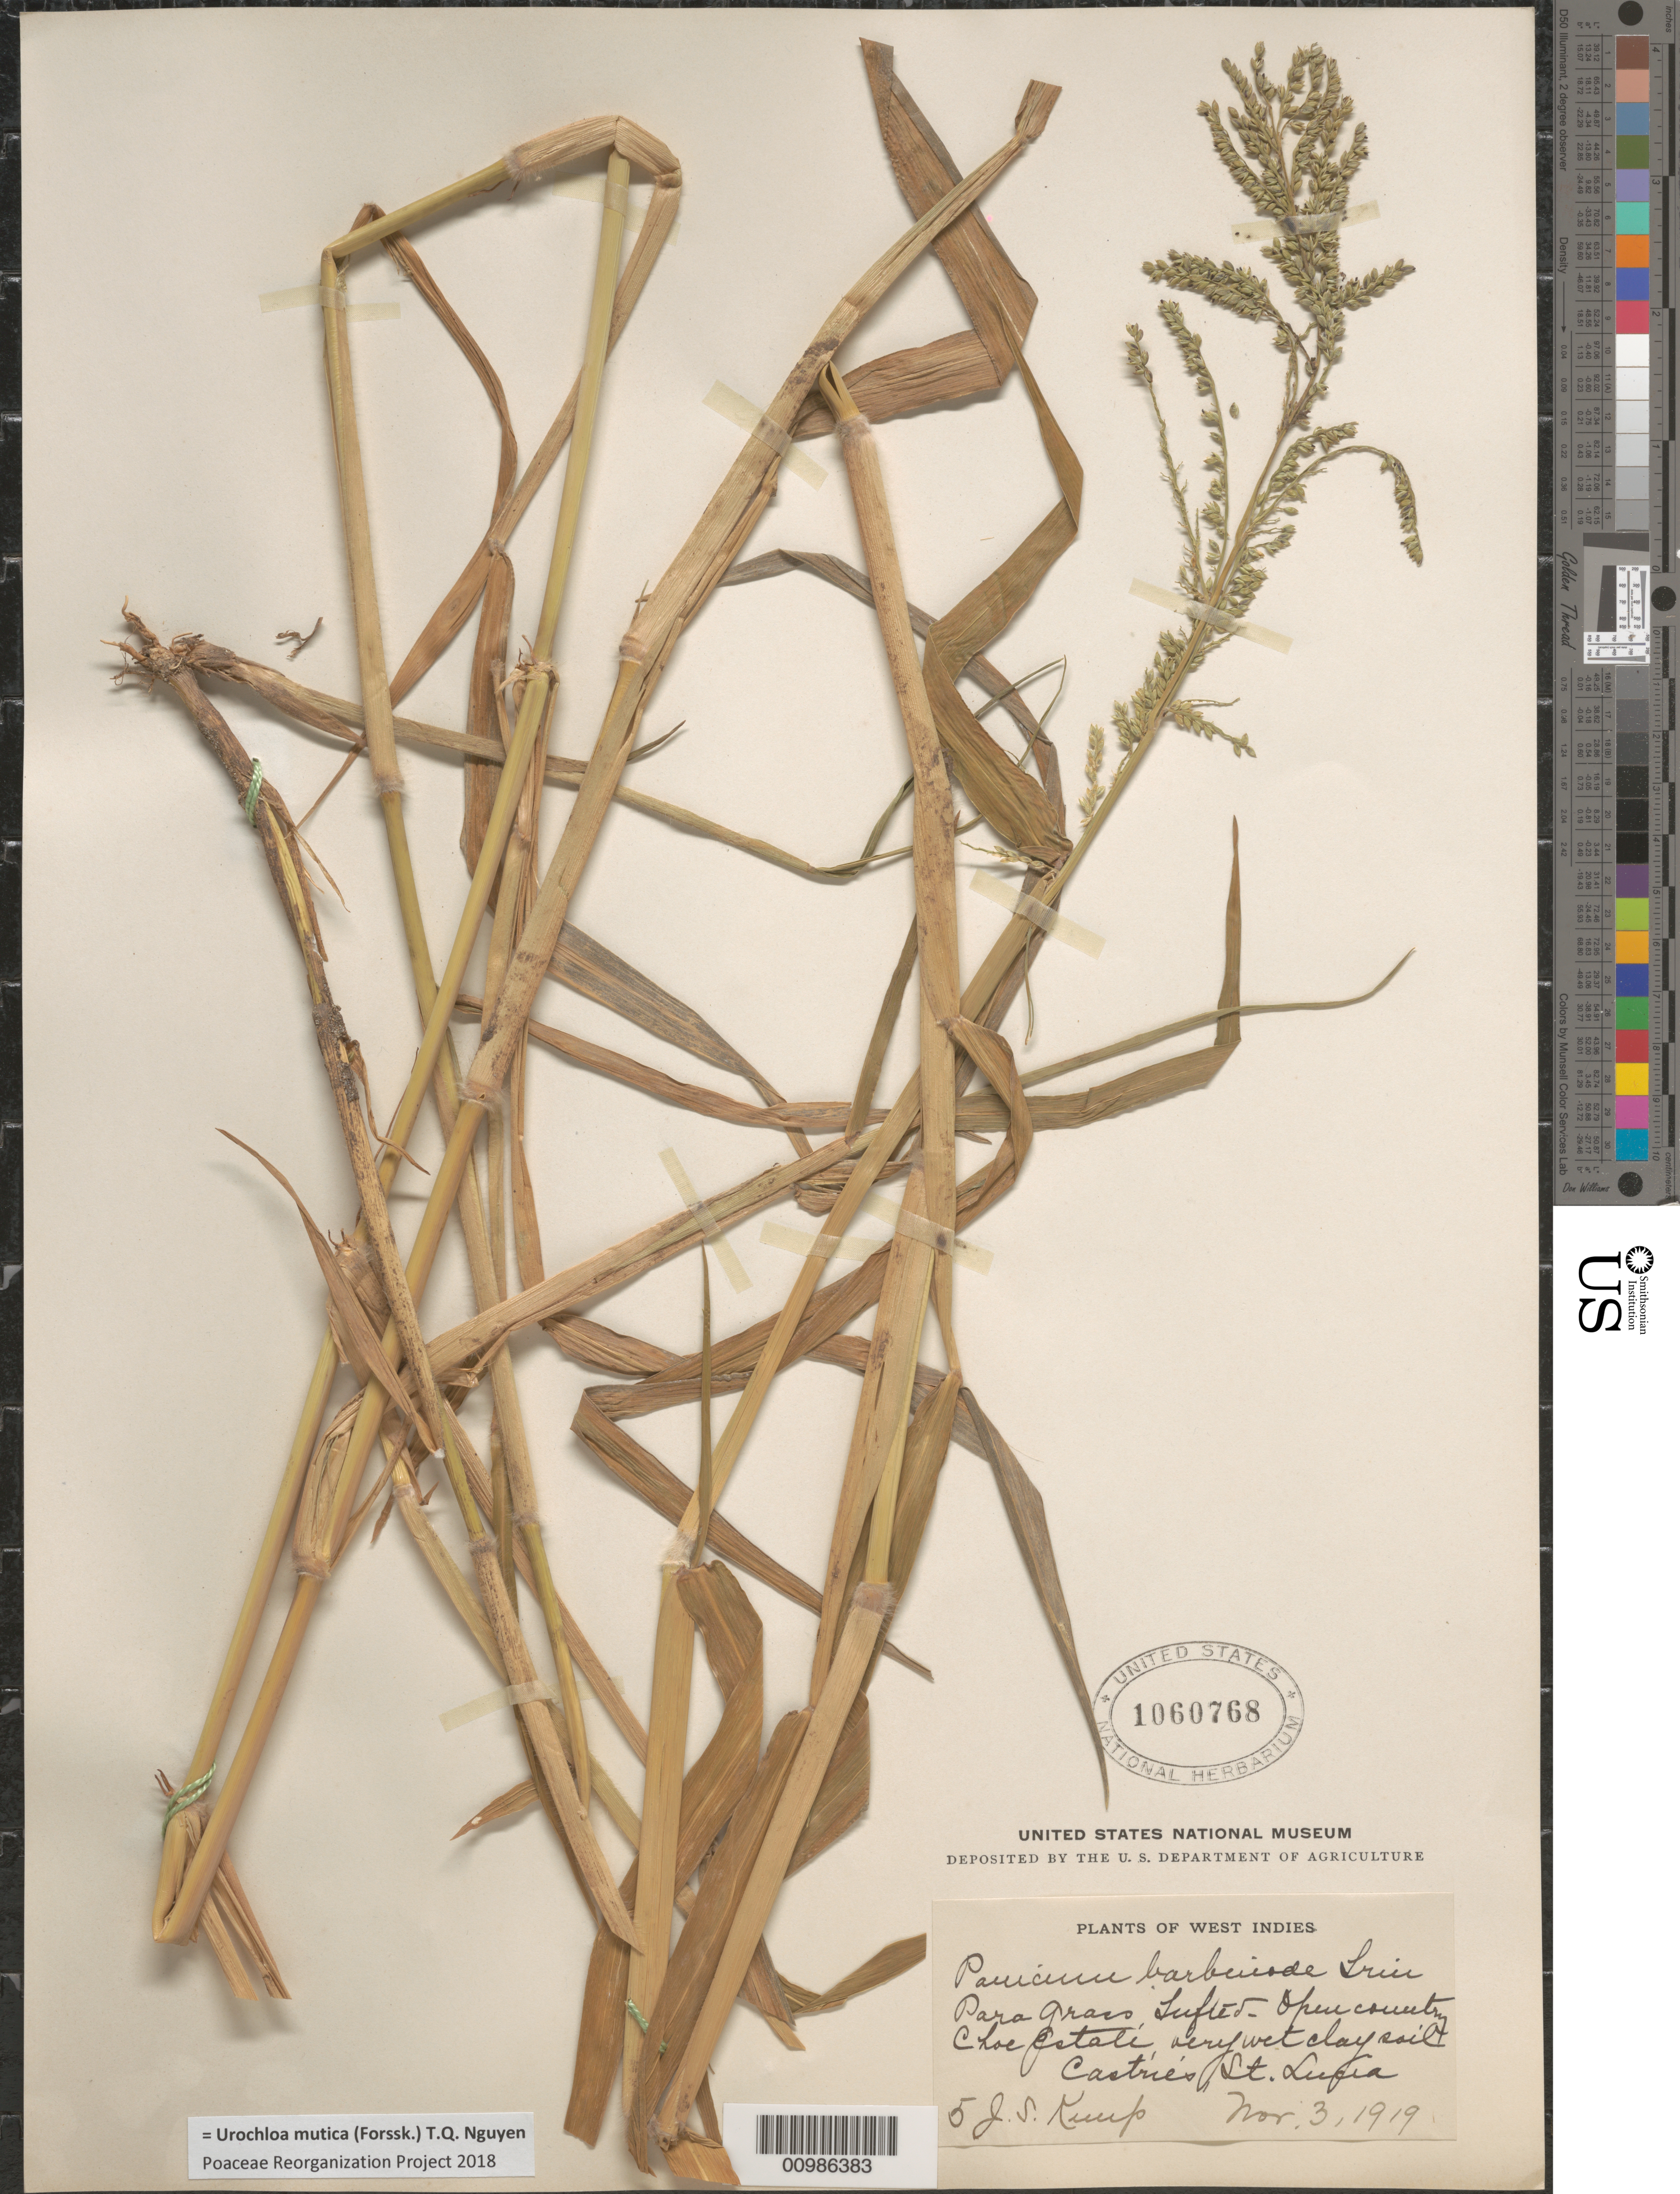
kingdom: Plantae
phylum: Tracheophyta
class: Liliopsida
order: Poales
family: Poaceae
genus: Brachiaria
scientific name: Brachiaria mutica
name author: (Forssk.) Stapf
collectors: J. Kemp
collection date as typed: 03 Nov 1919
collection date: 1919-11-03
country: St. Lucia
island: St. Lucia I.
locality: Castries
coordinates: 0 N, 0 E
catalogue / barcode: US 1060768